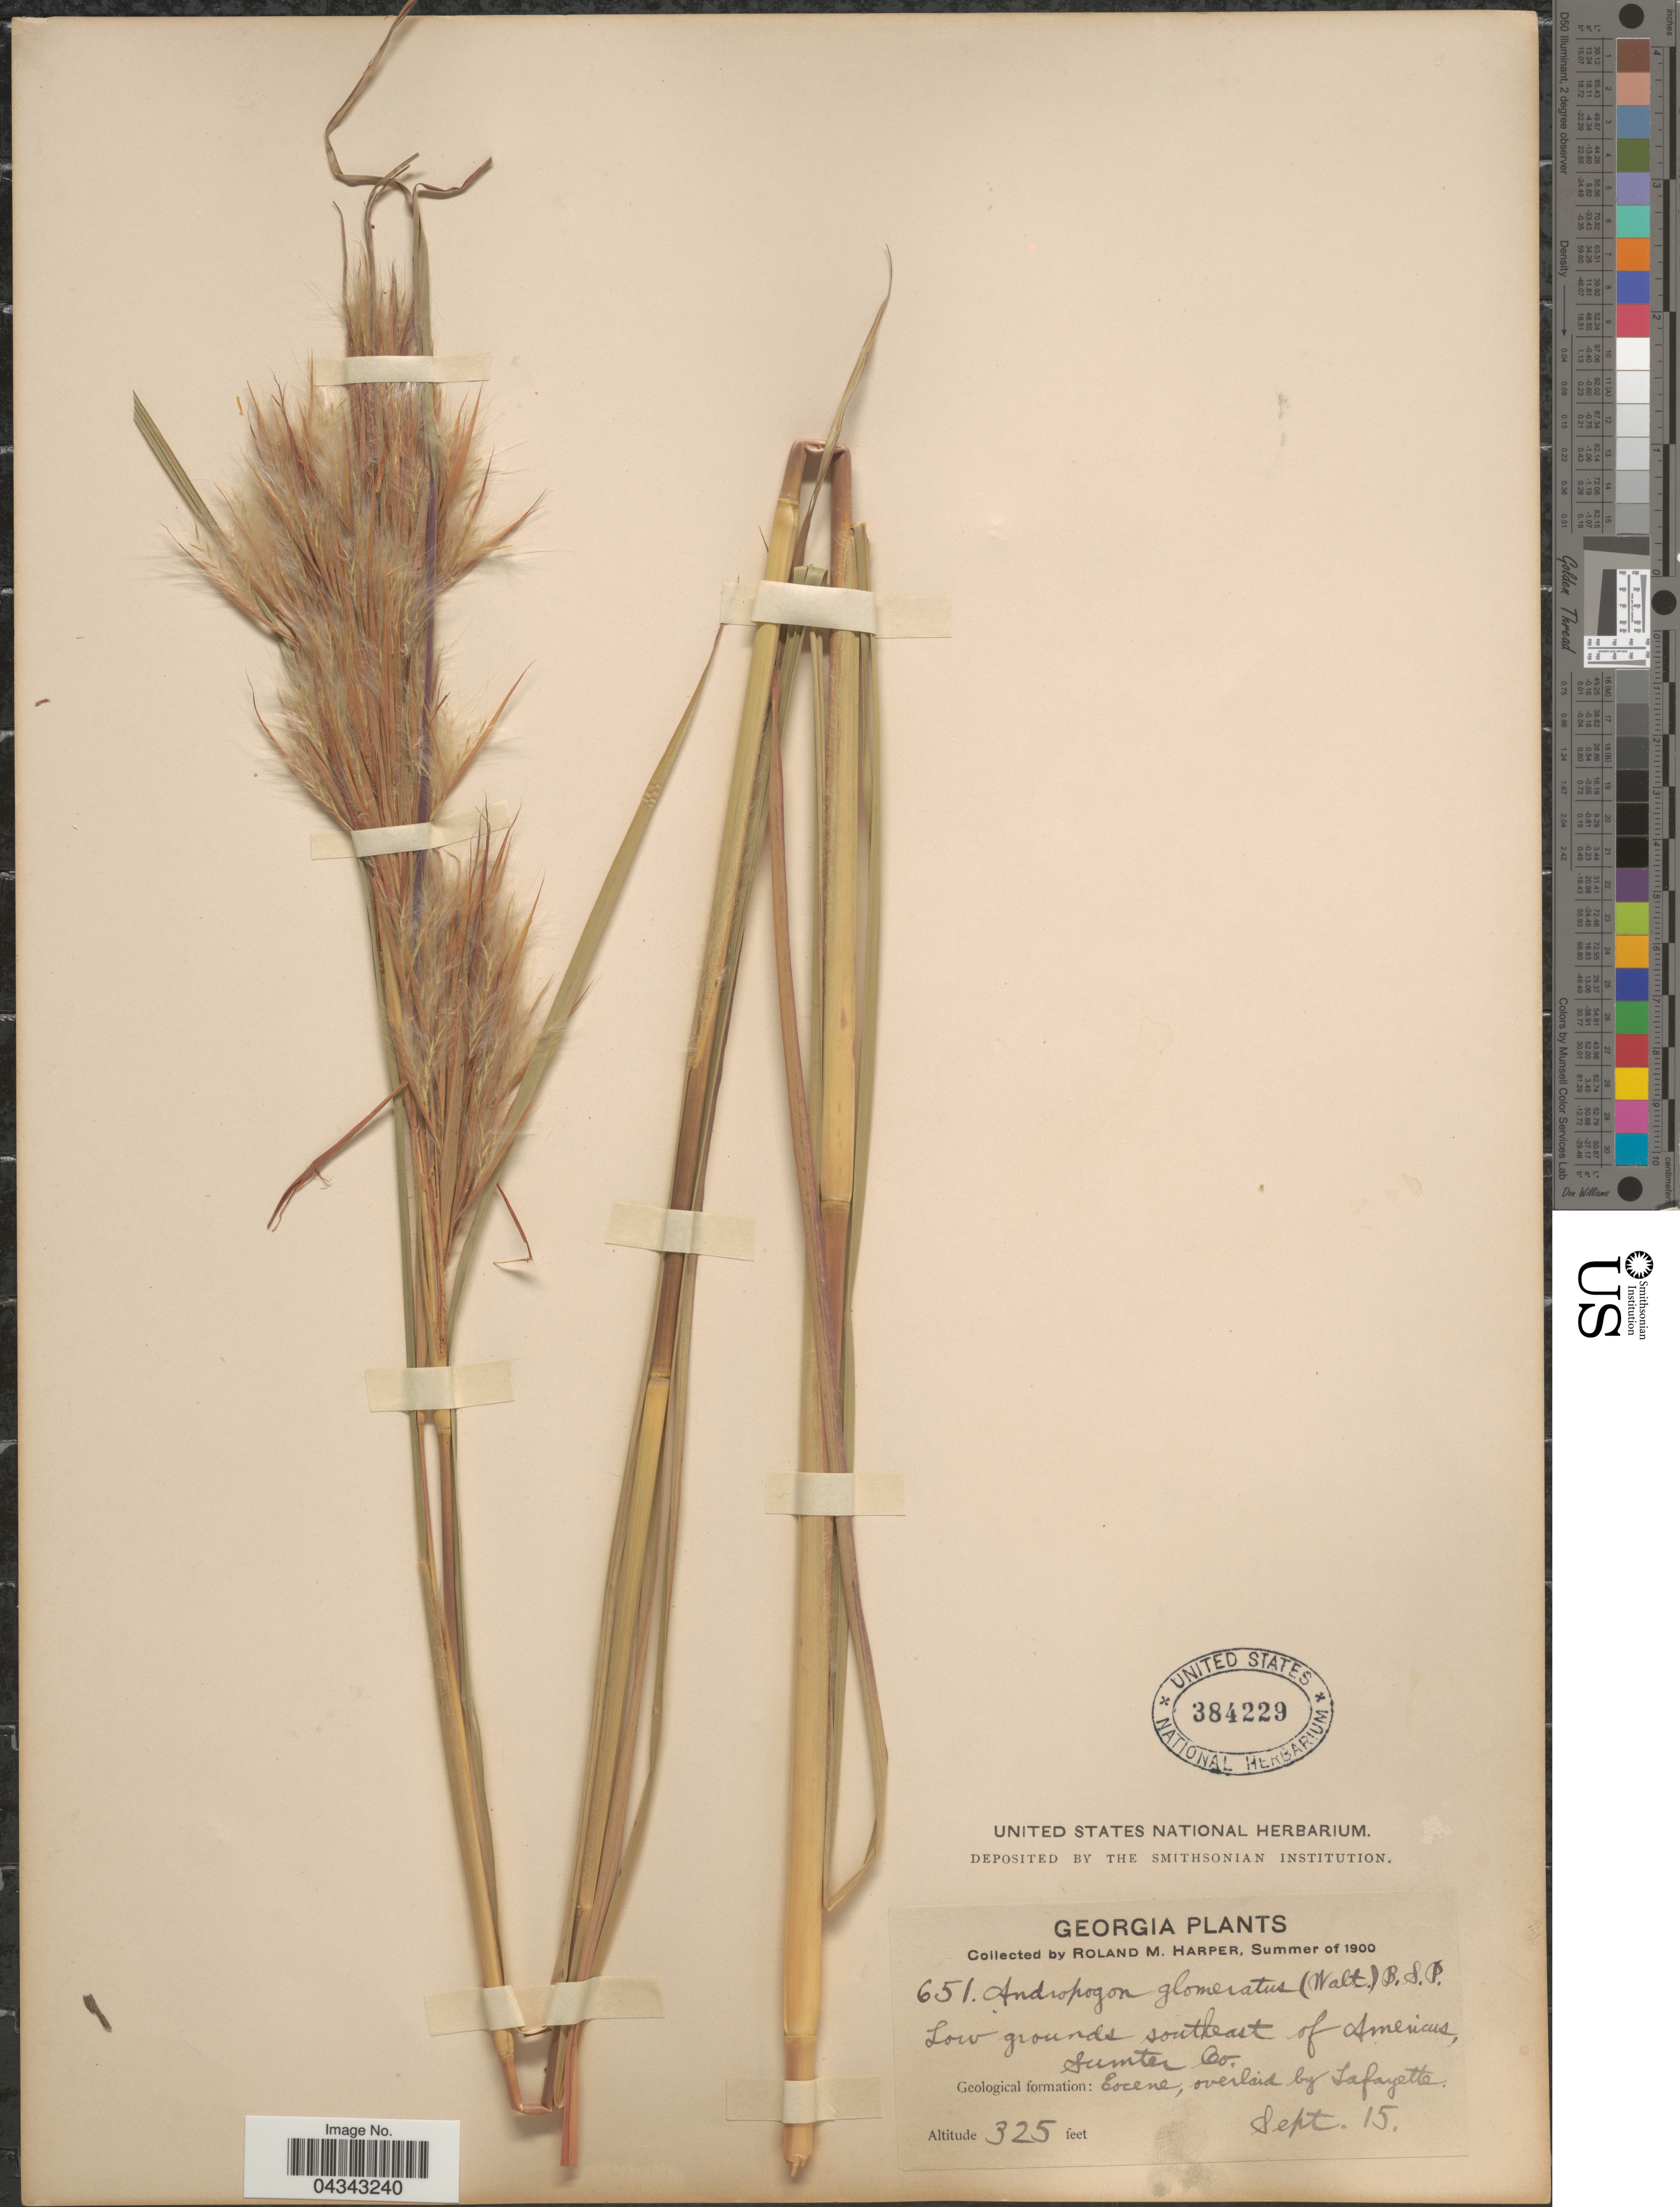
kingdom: Plantae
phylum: Tracheophyta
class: Liliopsida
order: Poales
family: Poaceae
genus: Andropogon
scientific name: Andropogon glomeratus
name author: (Walter) Britton, Stearns & Poggenb.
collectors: R. M. Harper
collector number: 651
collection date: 1900-09-15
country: United States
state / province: Georgia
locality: Low grounds southeast of Americus, Sumter Co. Geological formation: Eocene, overlaid by Lafayette.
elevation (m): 99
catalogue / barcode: US 384229